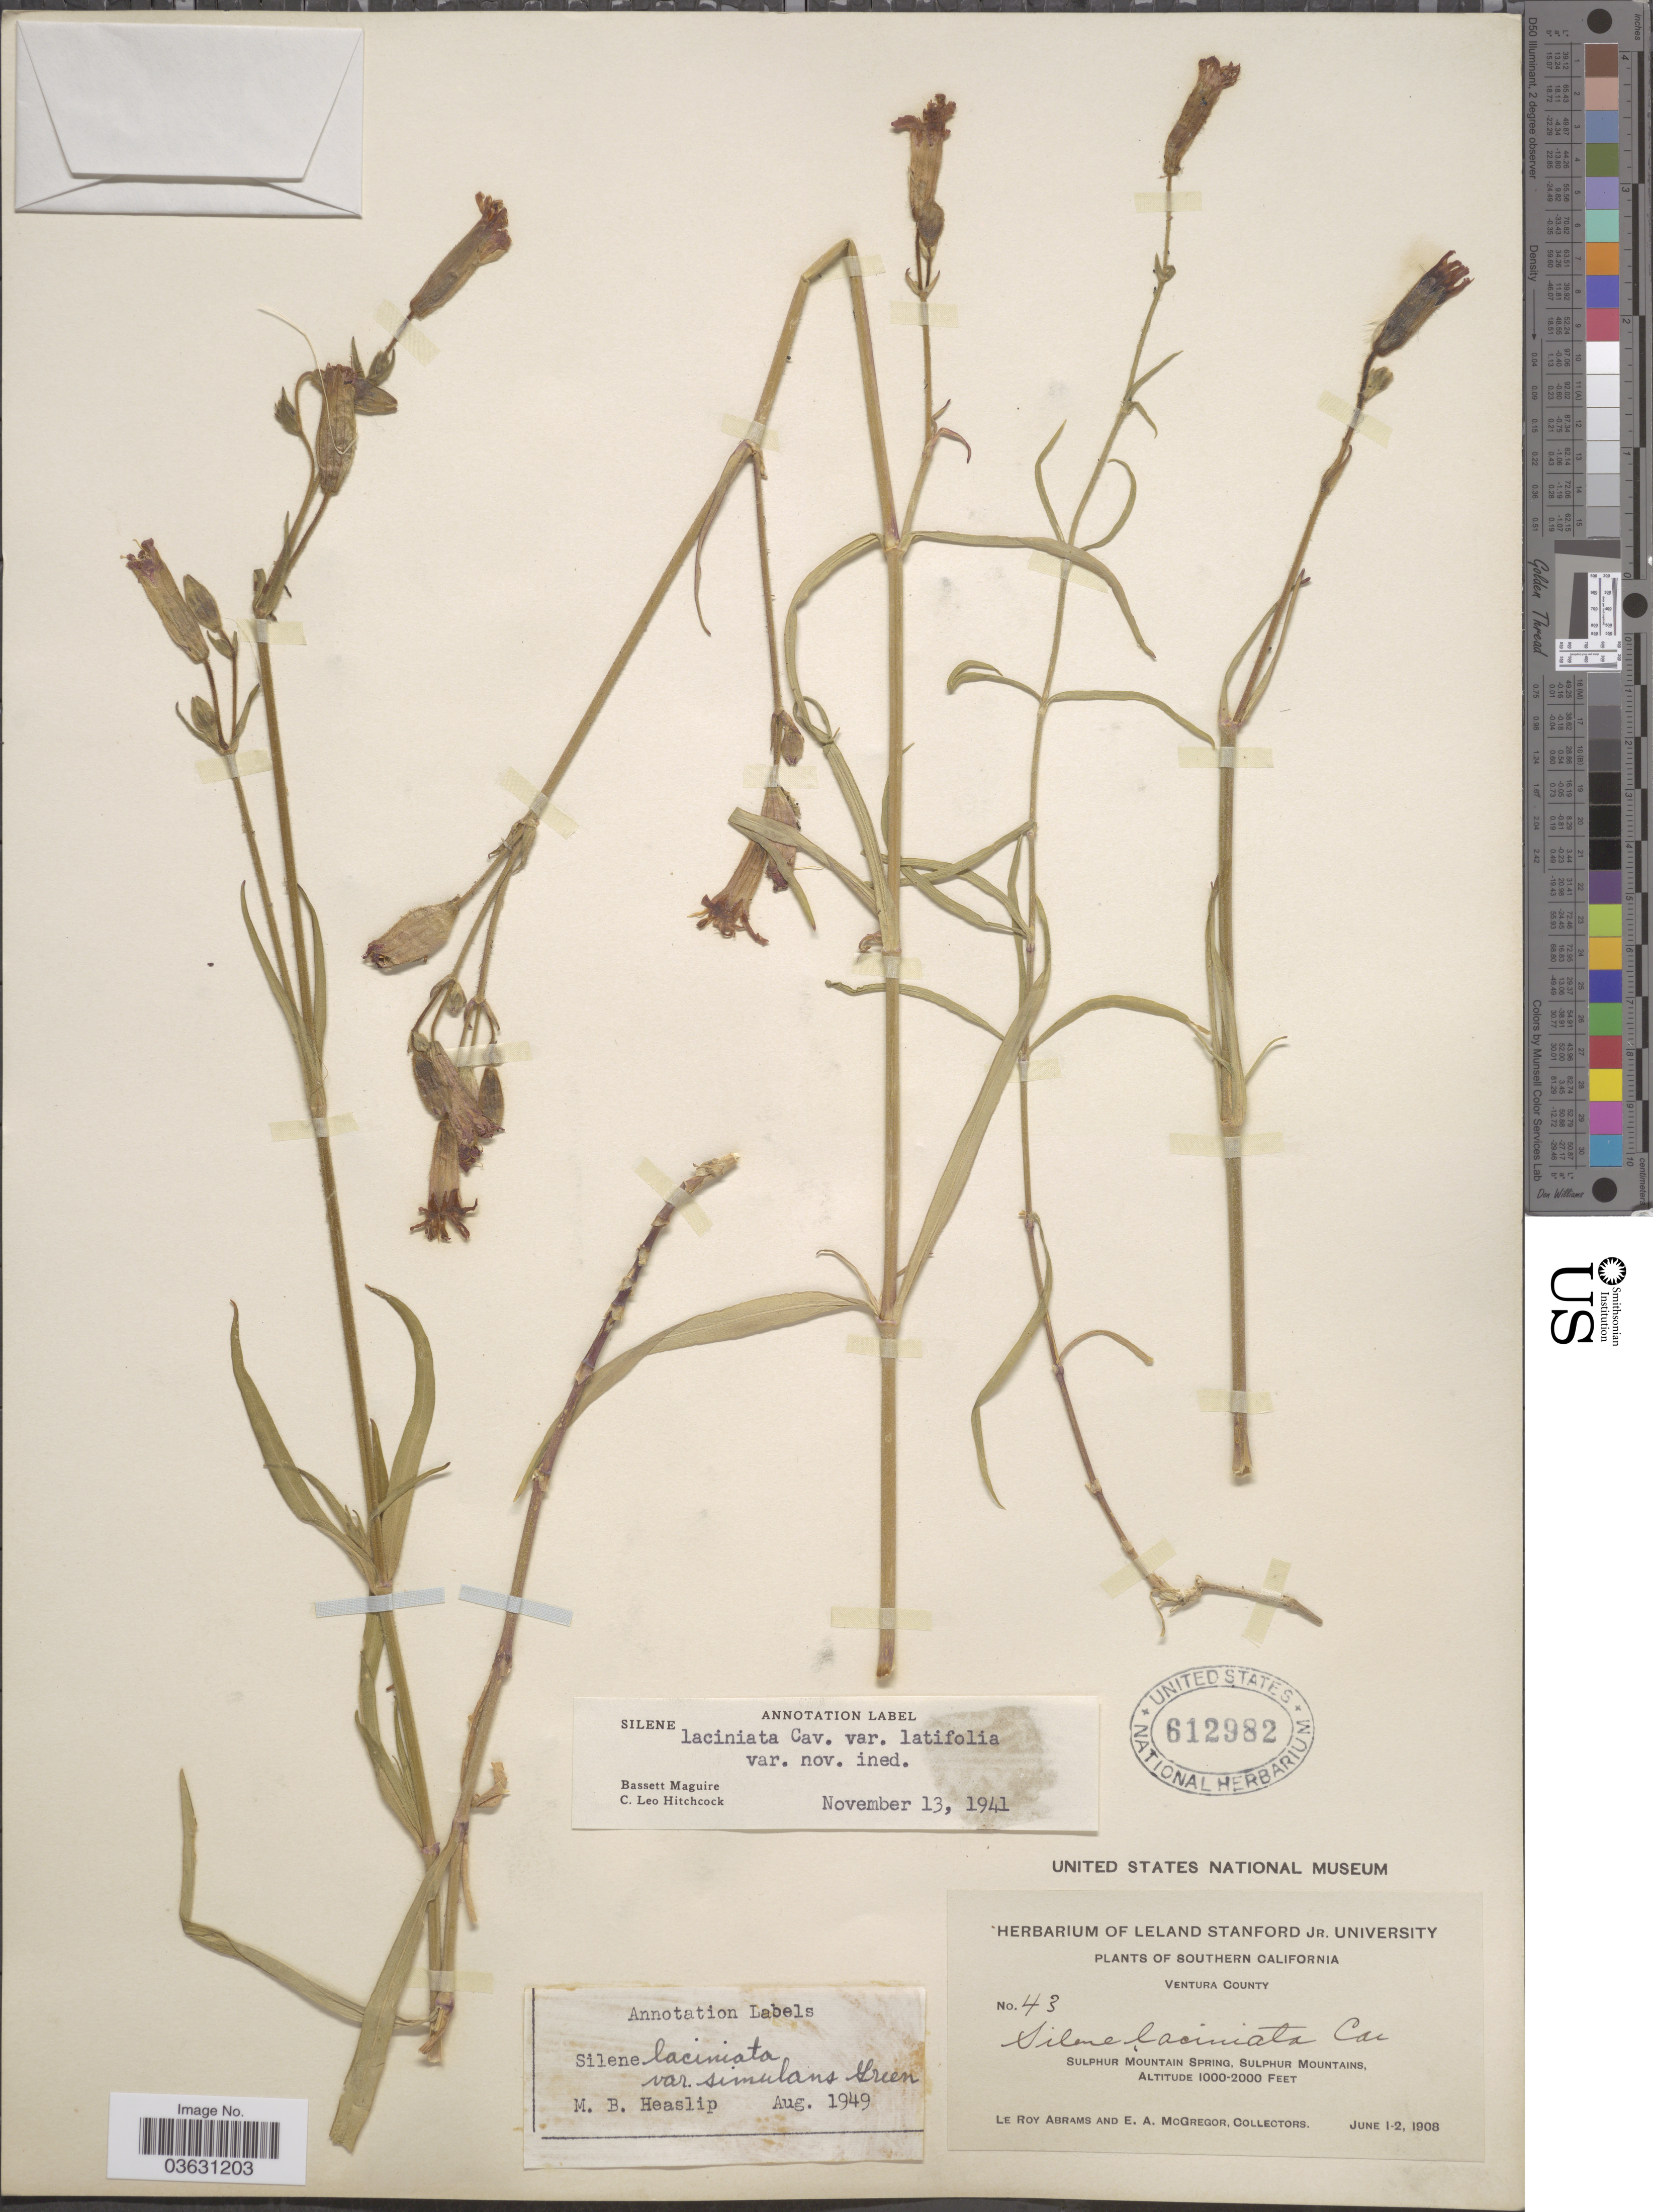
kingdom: Plantae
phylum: Tracheophyta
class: Magnoliopsida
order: Caryophyllales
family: Caryophyllaceae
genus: Silene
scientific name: Silene laciniata var. latifolia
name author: C.L. Hitchc. & Maguire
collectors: L. Abrams & E. A. McGregor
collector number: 43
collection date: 1908-06-01/1908-06-02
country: United States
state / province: California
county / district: Ventura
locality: Southern California. Ventura County. Sulphur Mountain Spring, Sulphur Mountains.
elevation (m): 305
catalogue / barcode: US 612982